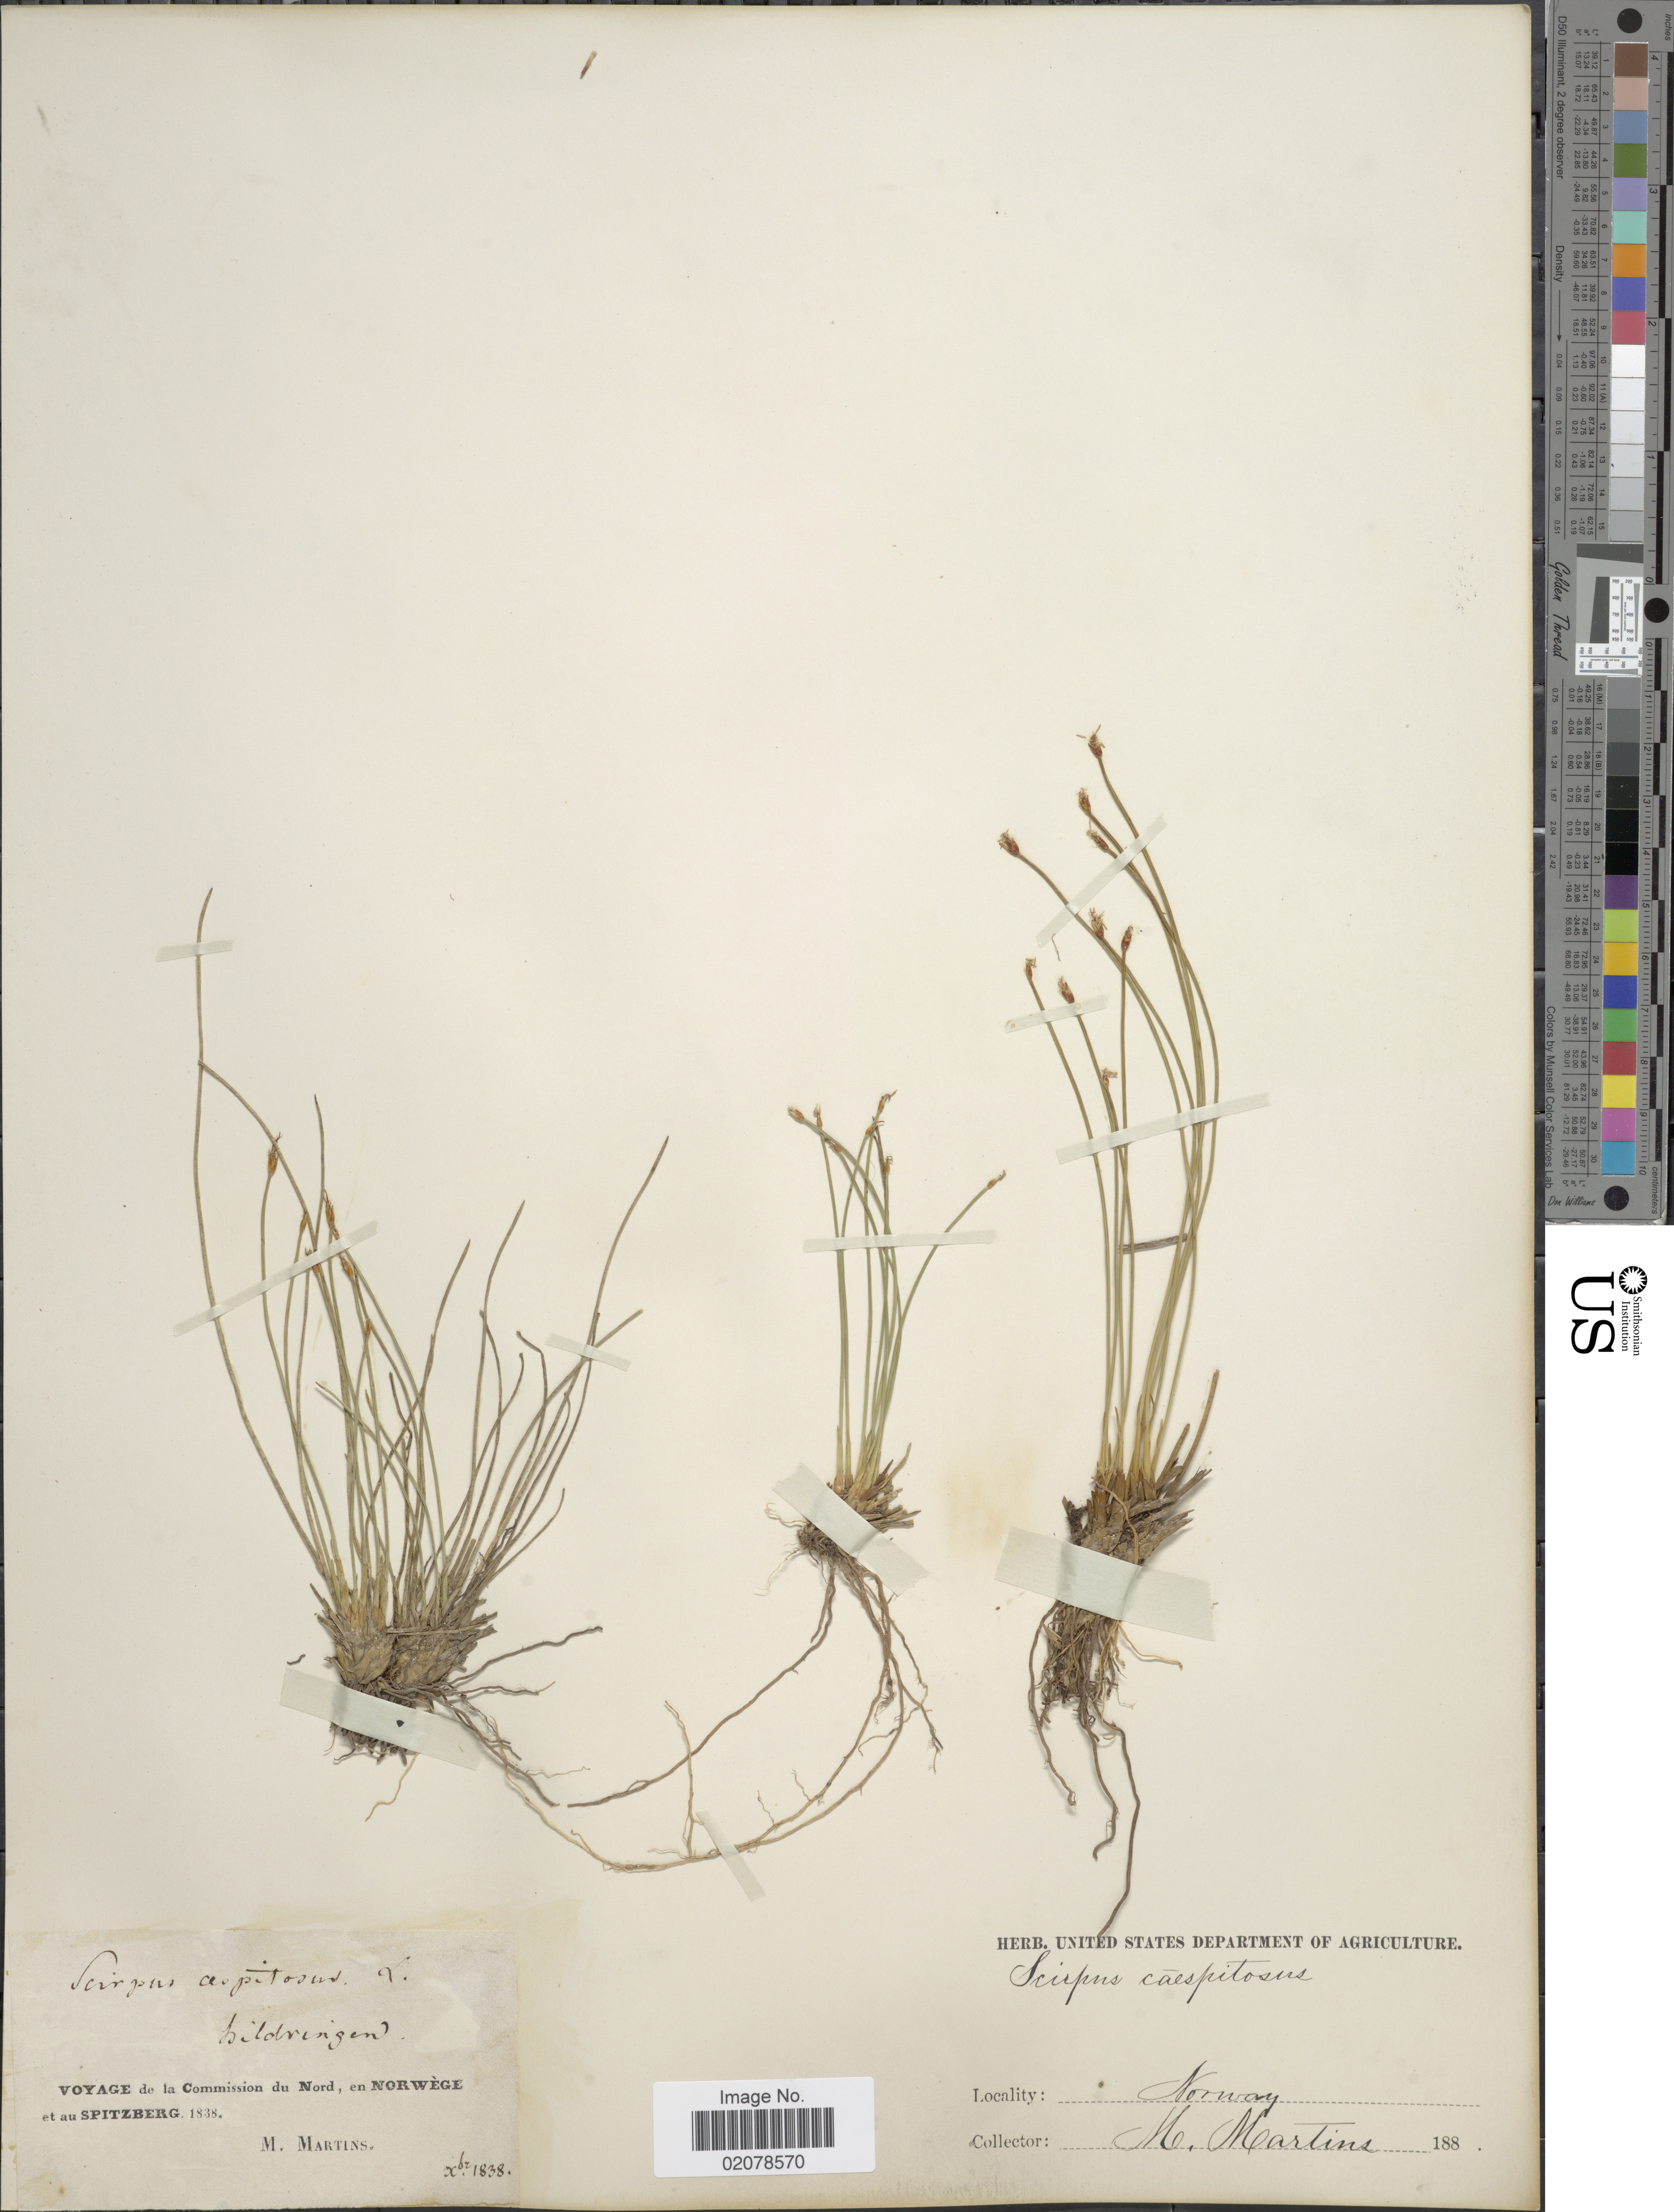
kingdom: Plantae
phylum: Tracheophyta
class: Liliopsida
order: Poales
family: Cyperaceae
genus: Trichophorum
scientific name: Trichophorum cespitosum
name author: (L.) Hartm.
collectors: M. Martins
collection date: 1838-12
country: Norway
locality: Commission du Nord, en Norwège et au Spitzberg